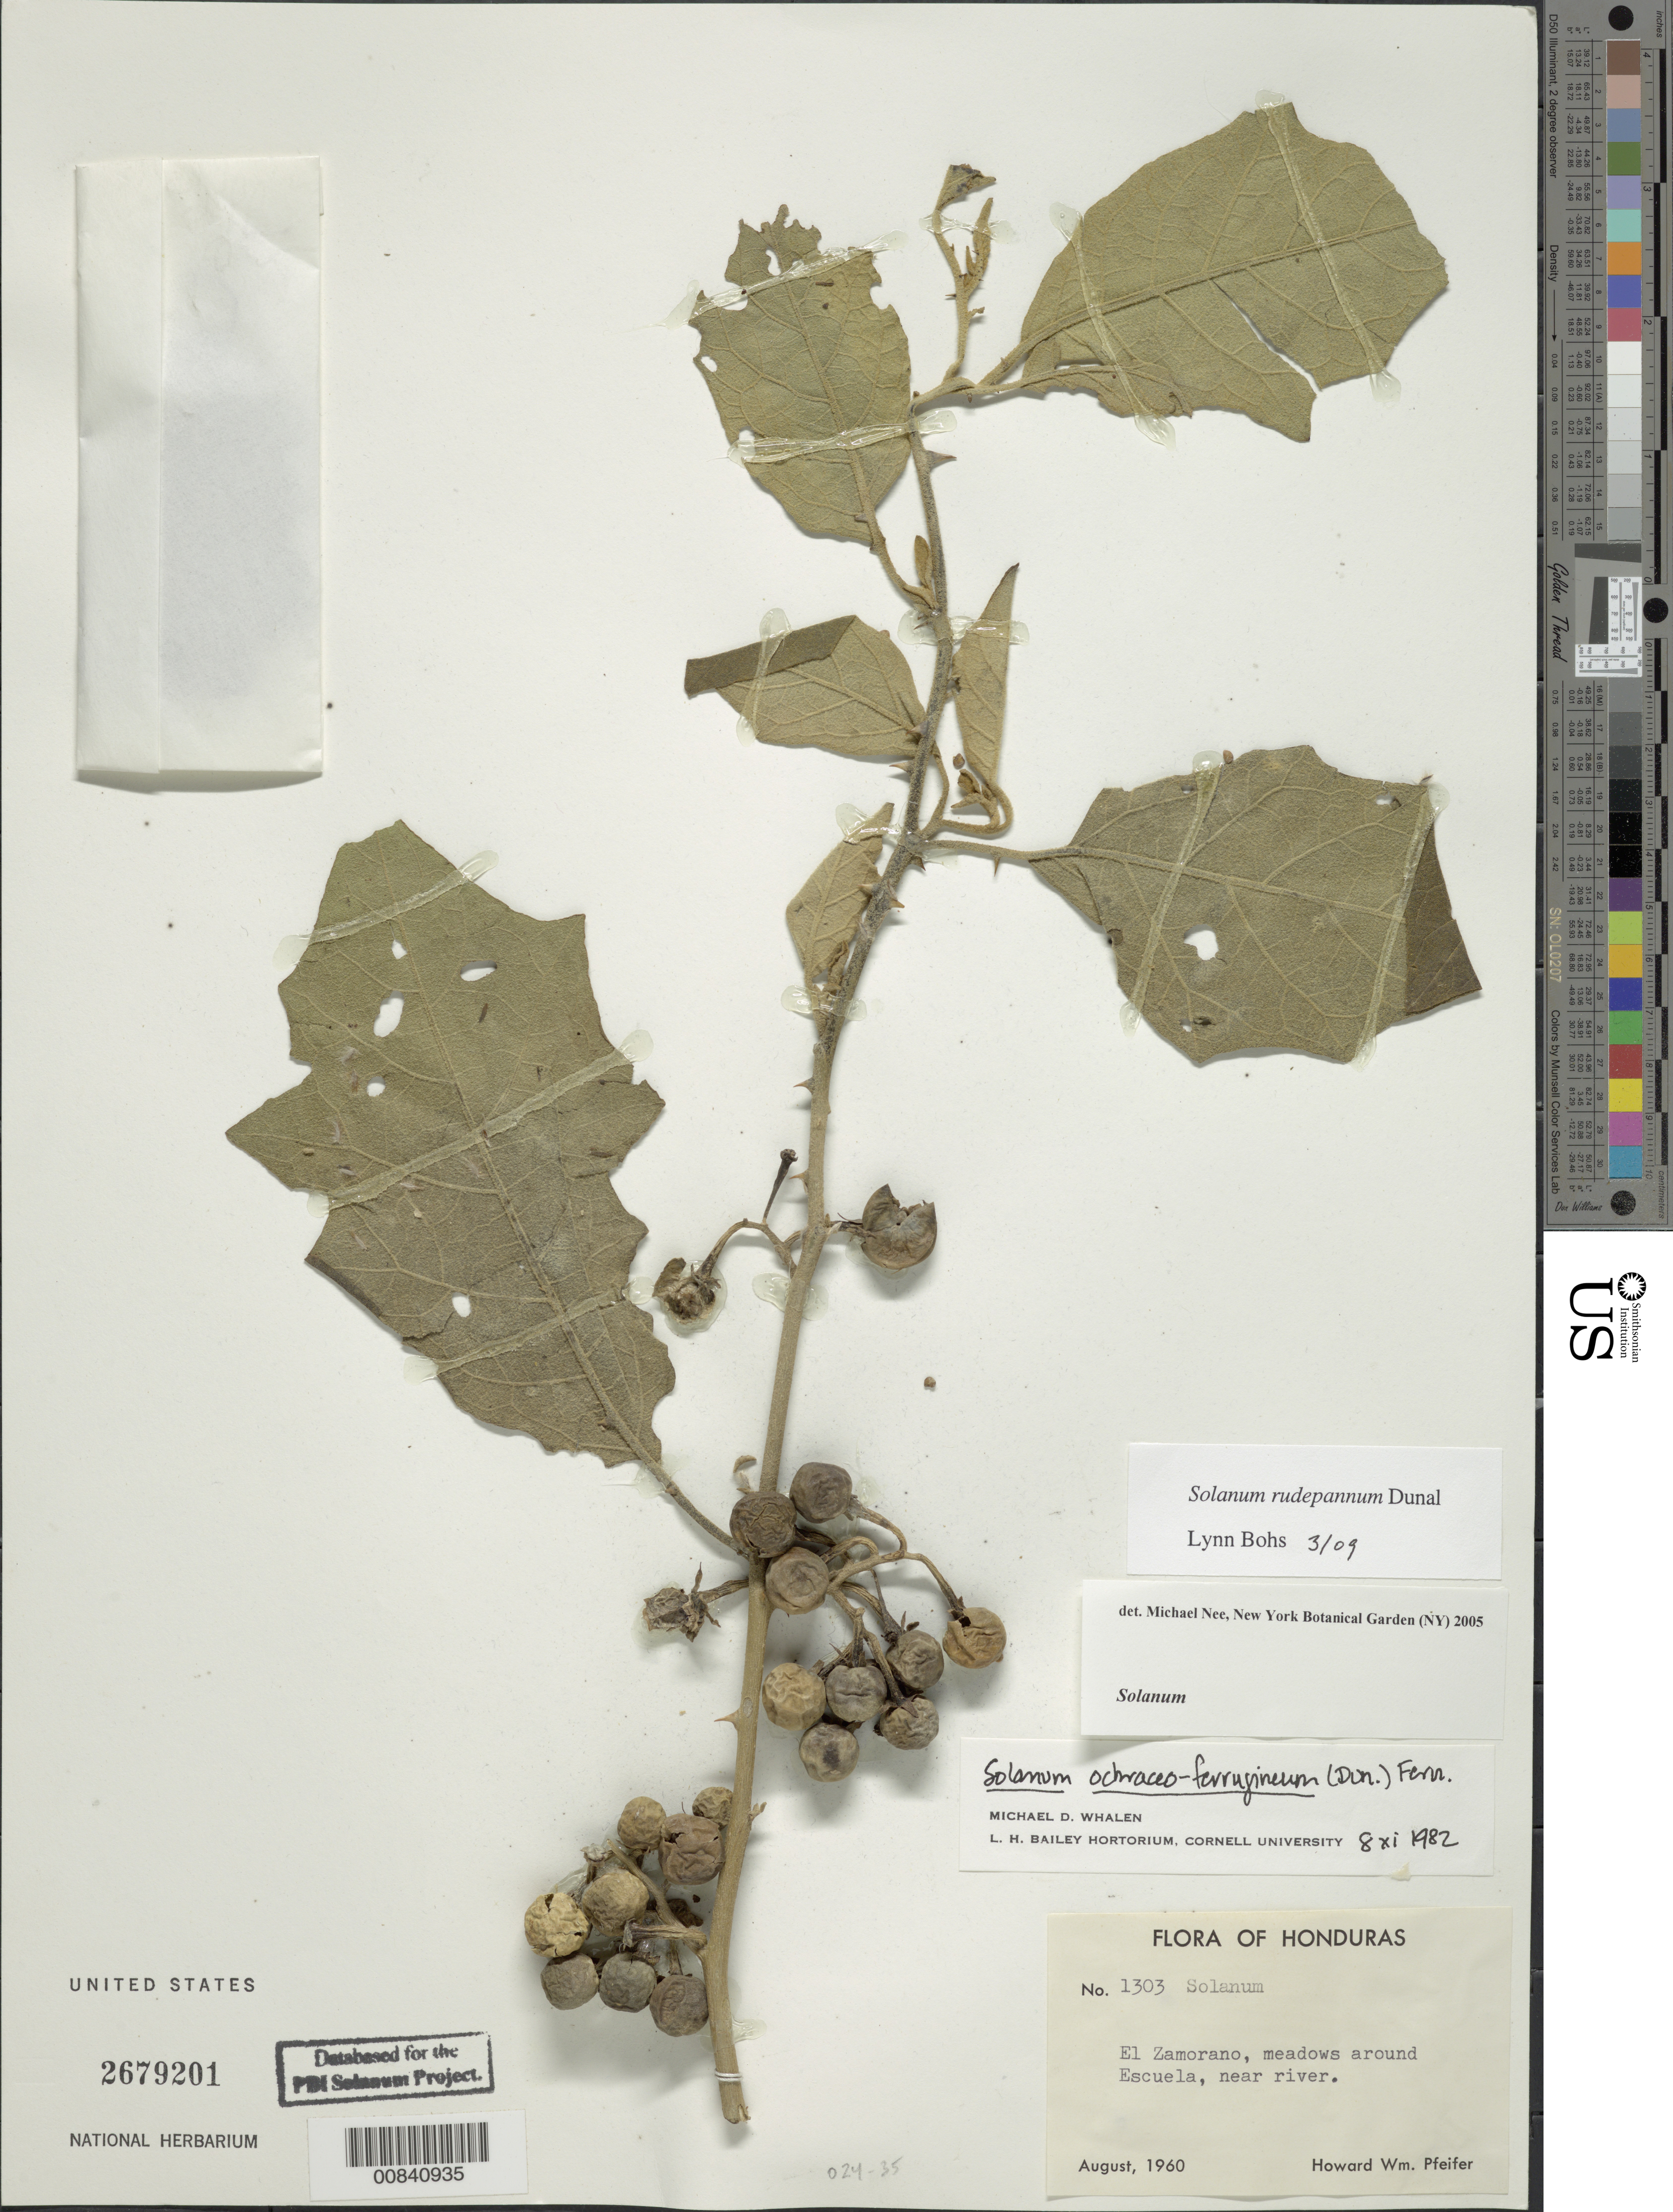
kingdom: Plantae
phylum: Tracheophyta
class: Magnoliopsida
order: Solanales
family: Solanaceae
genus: Solanum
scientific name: Solanum rudepannum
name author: Dunal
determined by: Nee, Michael H.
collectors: H. W. Pfeifer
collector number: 1303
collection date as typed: Aug 1960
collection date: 1960-08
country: Honduras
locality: El Zamorano, around Escuela.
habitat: Meadows, near river.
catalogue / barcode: US 2679201